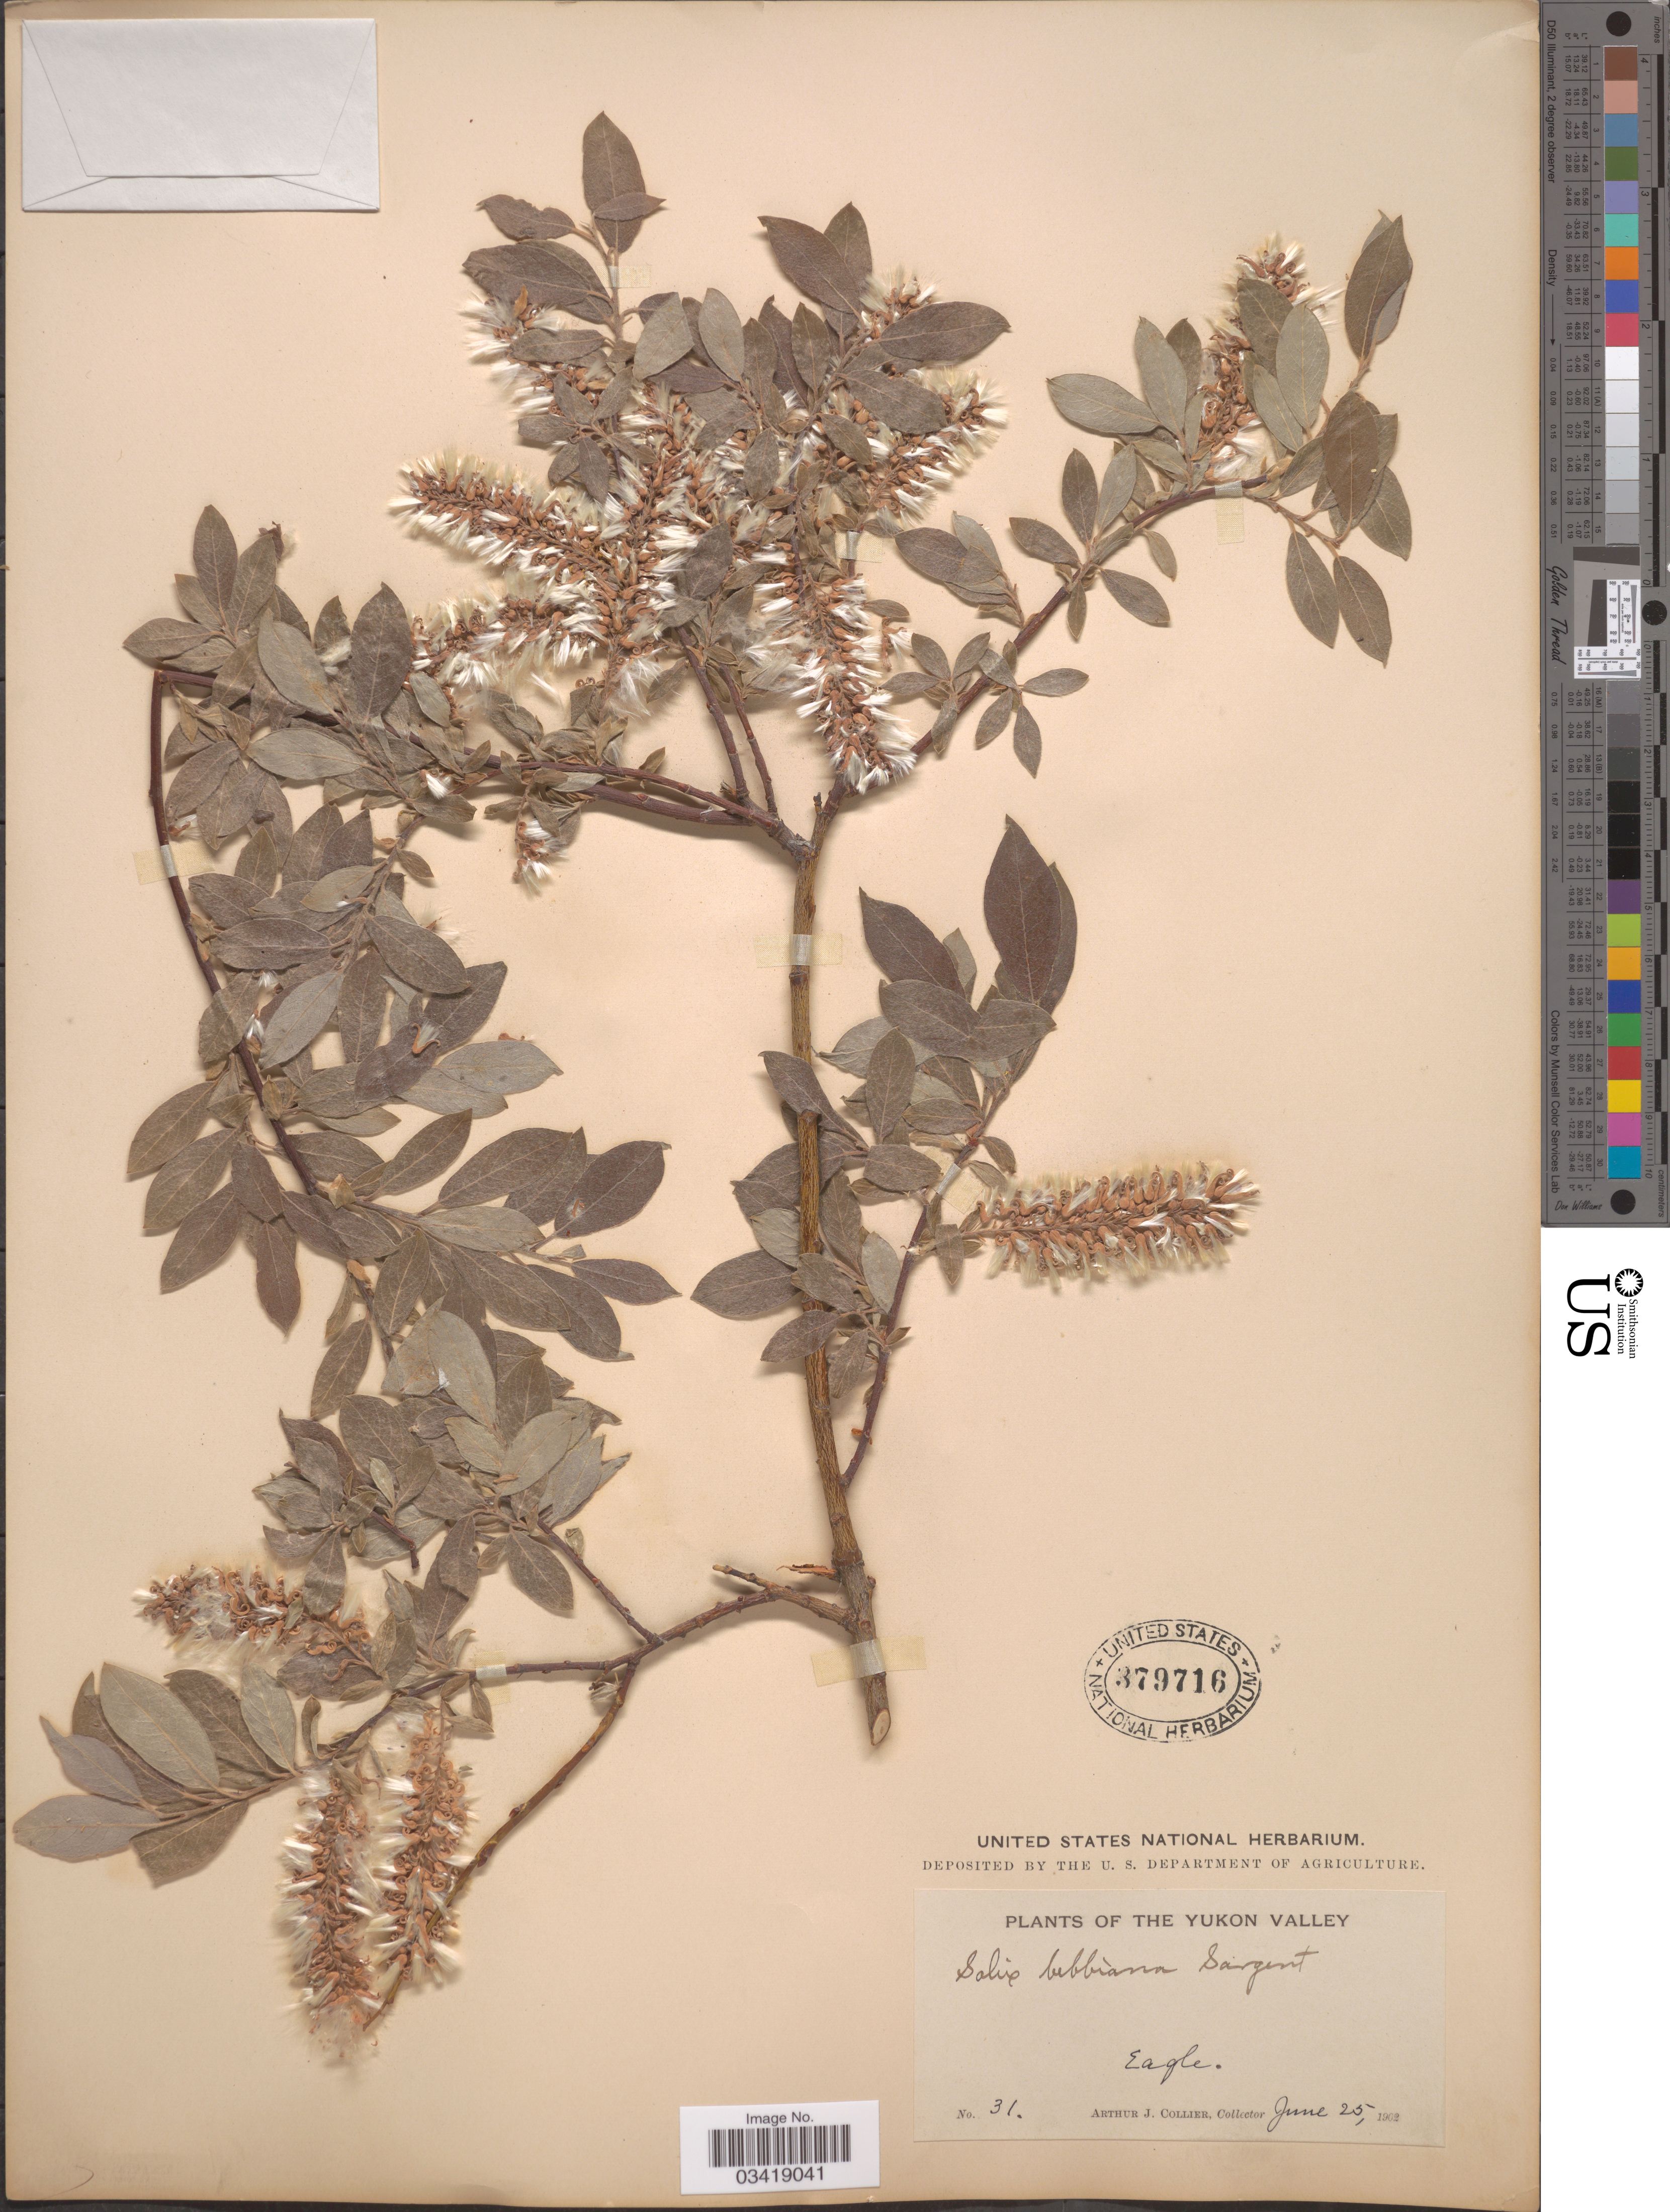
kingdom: Plantae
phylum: Tracheophyta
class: Magnoliopsida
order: Malpighiales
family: Salicaceae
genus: Salix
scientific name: Salix bebbiana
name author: Sarg.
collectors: A. Collier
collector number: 31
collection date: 1902-06-25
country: Canada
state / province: Yukon Territory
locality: The Yukon Valley, Eagle.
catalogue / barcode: US 379716